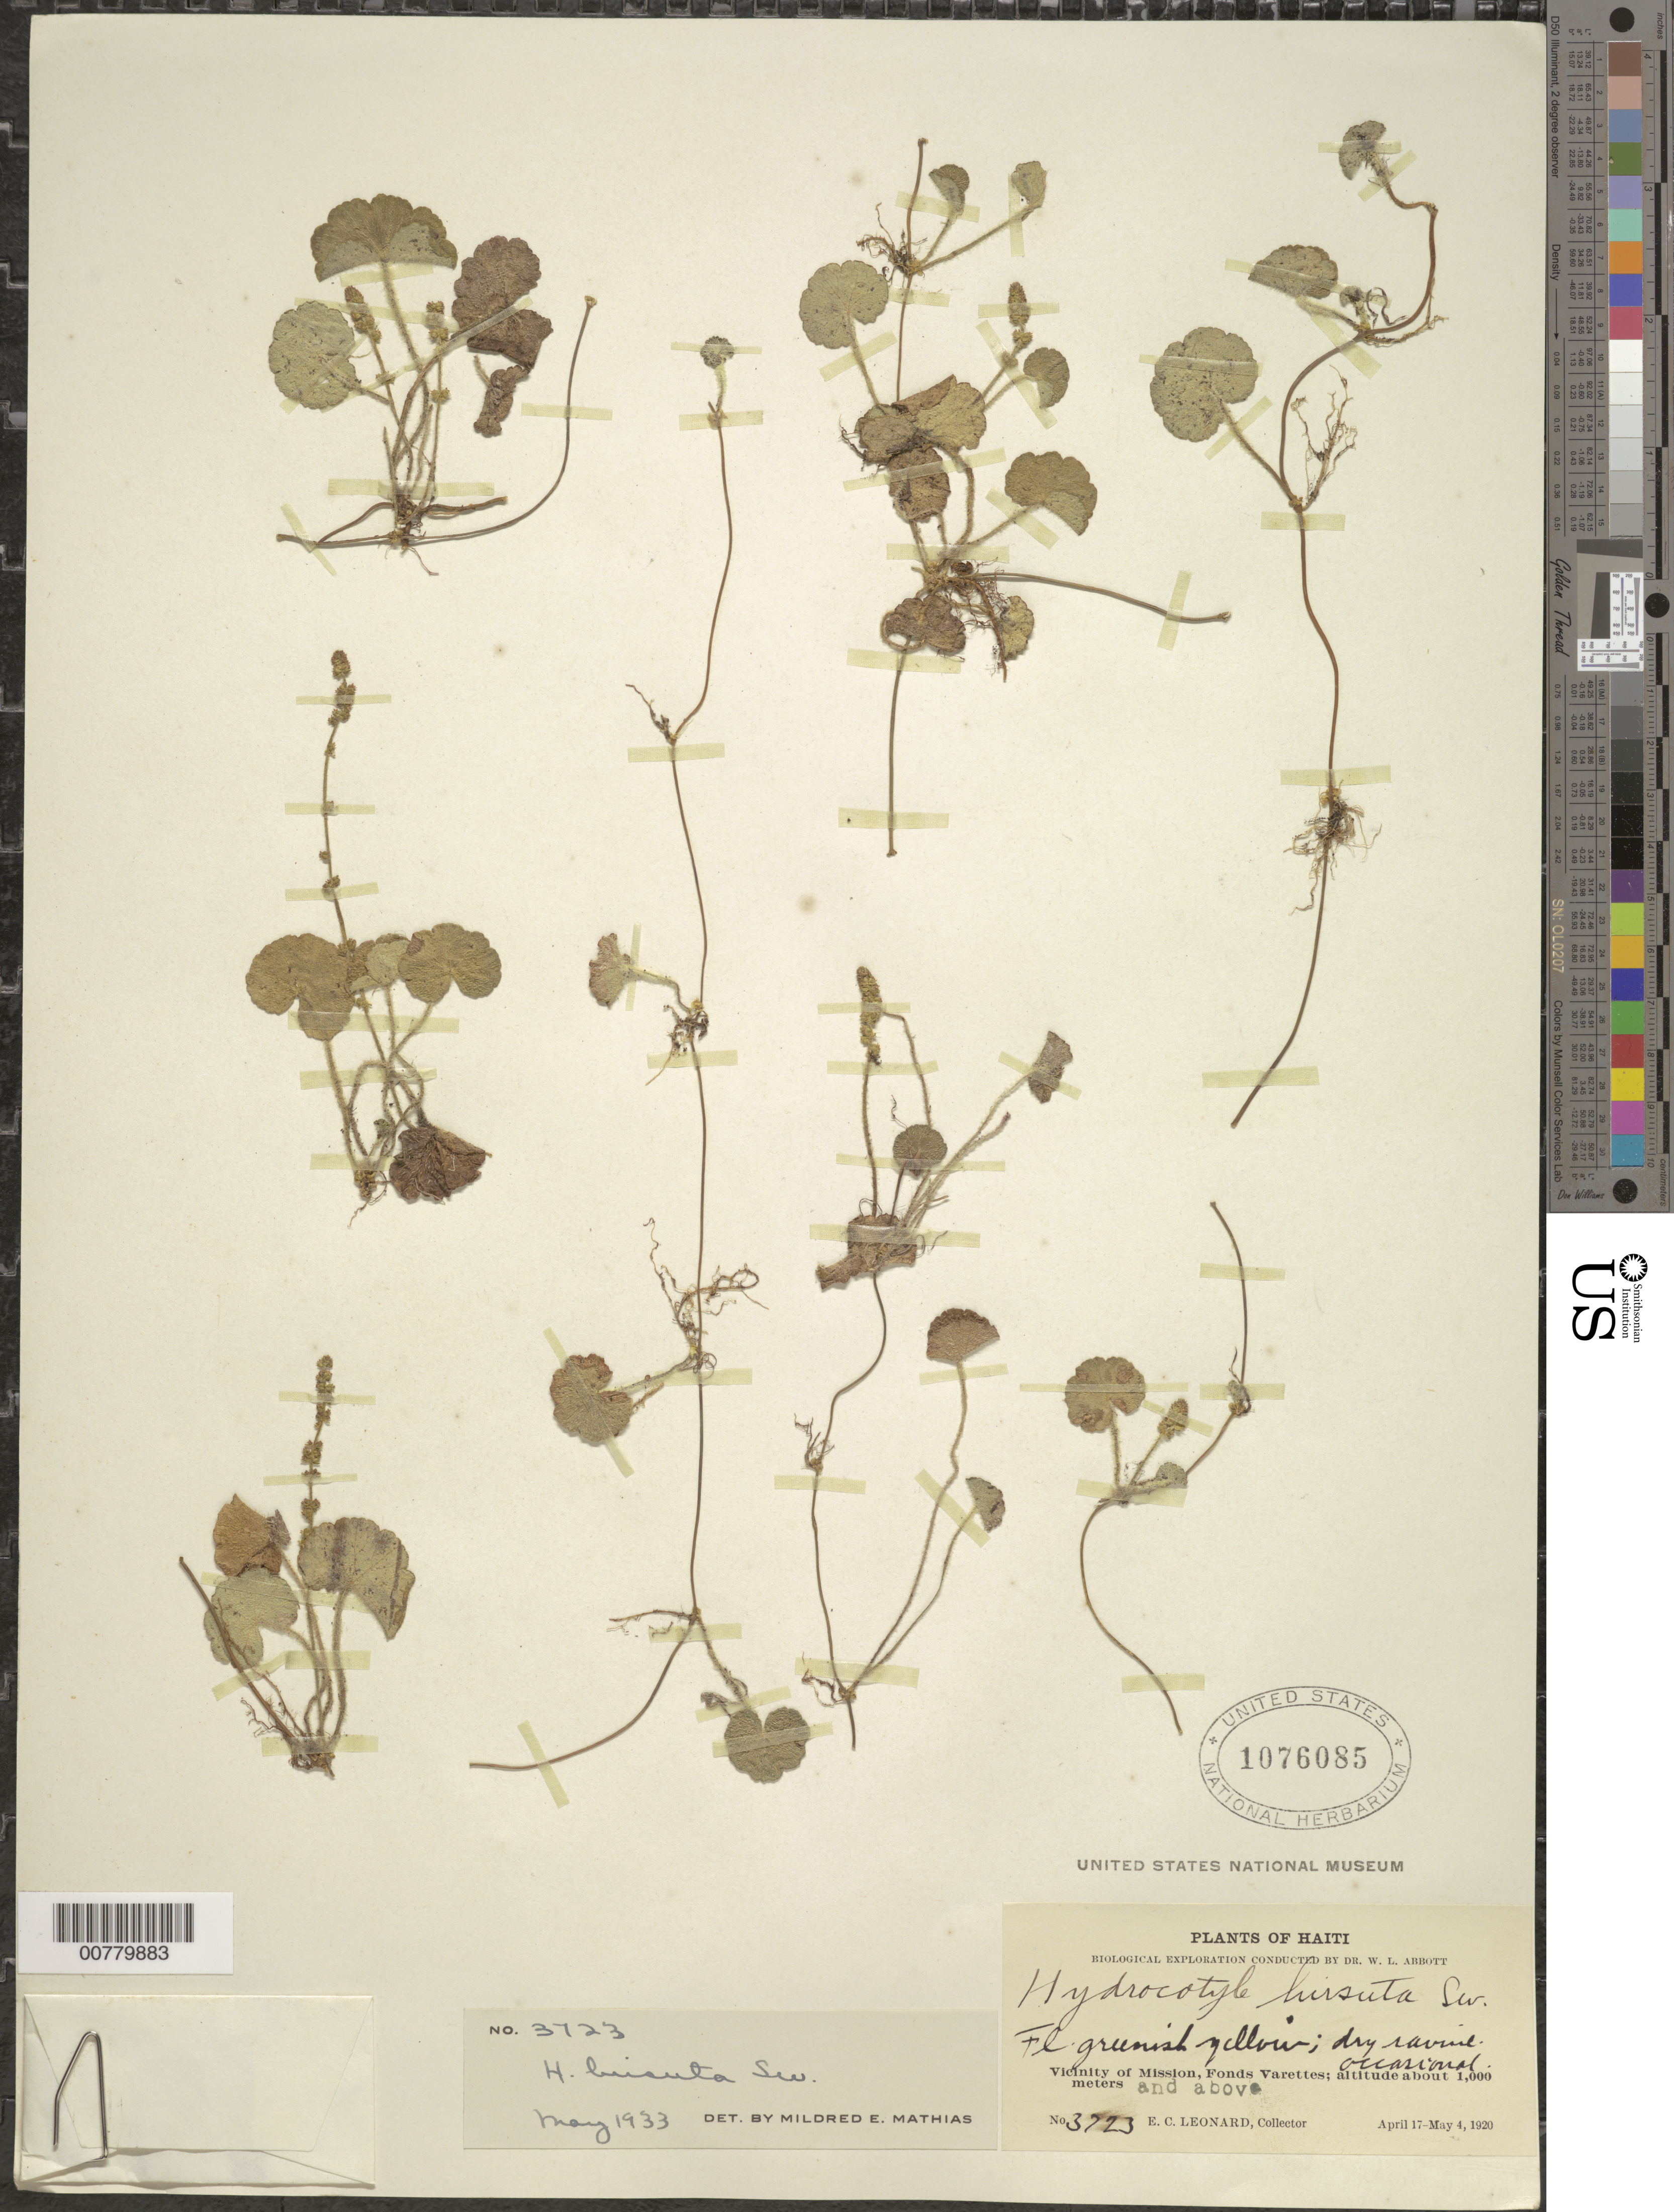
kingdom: Plantae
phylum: Tracheophyta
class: Magnoliopsida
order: Apiales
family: Araliaceae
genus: Hydrocotyle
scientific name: Hydrocotyle hirsuta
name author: Sw.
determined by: Mathias, M. E.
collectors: E. C. Leonard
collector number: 3723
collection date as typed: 17 Apr 1920 04 May 1920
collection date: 1920-04-17/1920-05-04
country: Haiti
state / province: Ouest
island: Hispaniola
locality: Fonds Varettes, vicinity of Mission.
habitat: Dry ravine.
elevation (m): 1000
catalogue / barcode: US 1076085